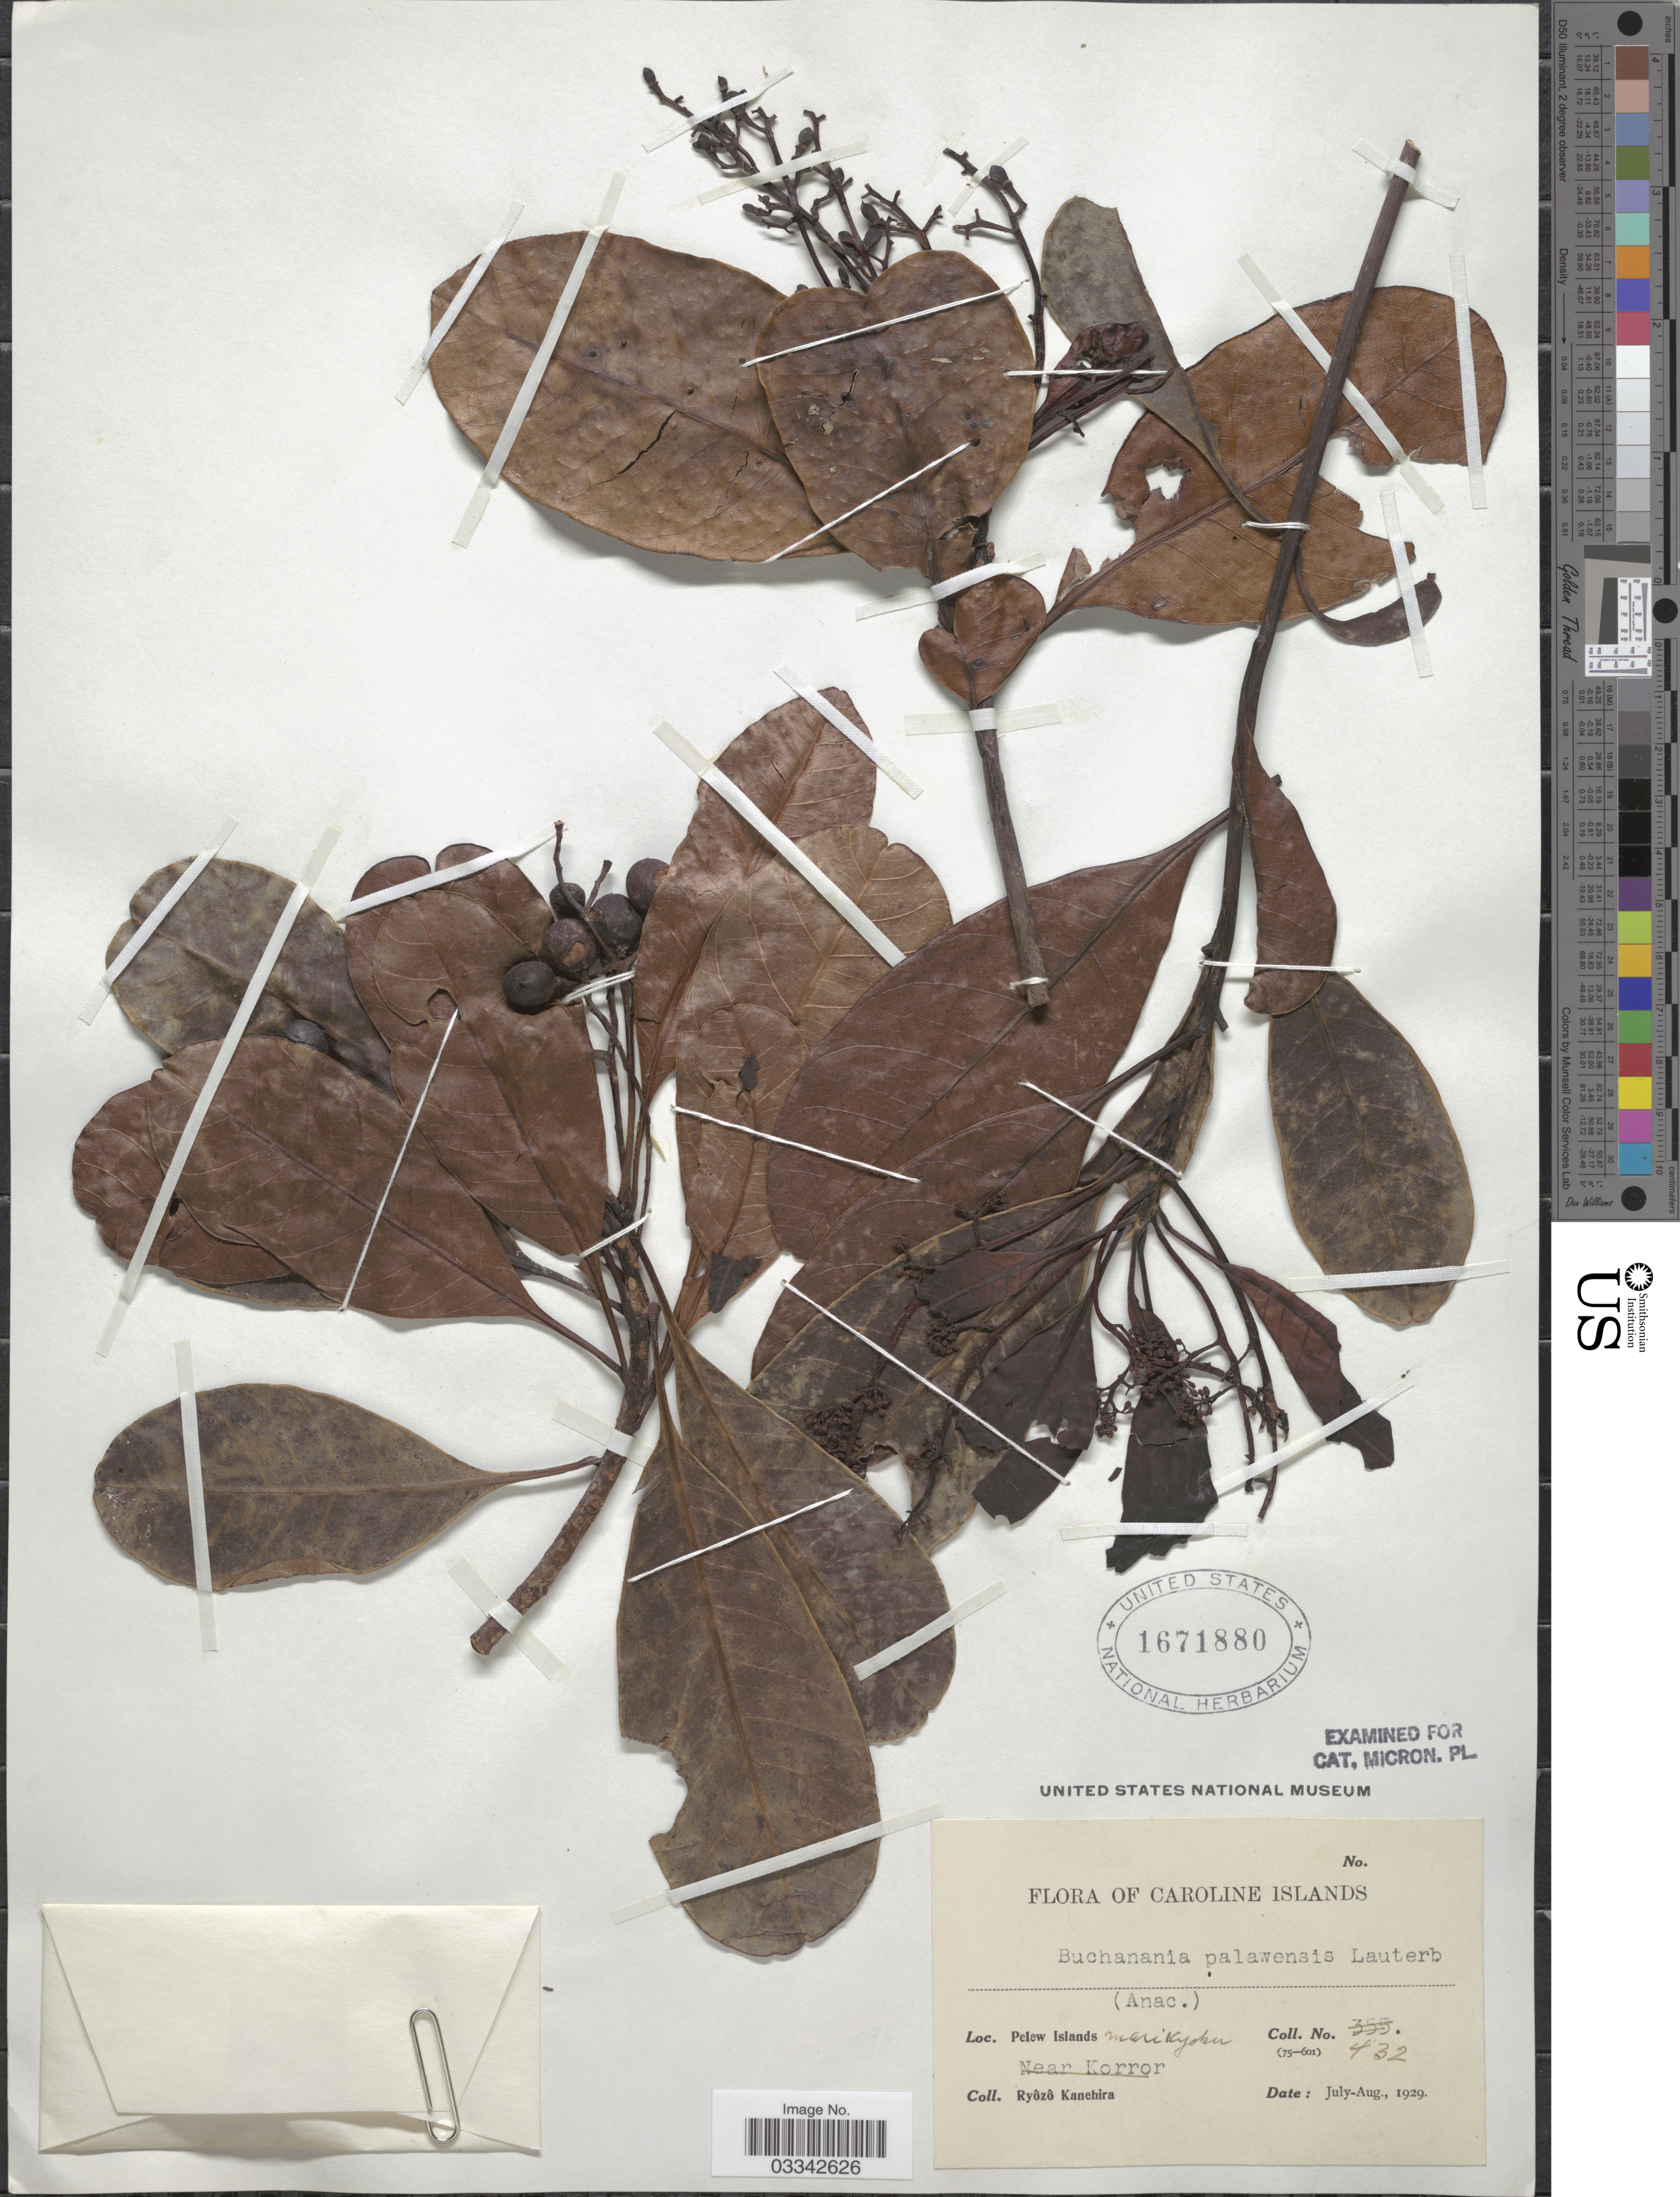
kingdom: Plantae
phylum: Tracheophyta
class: Magnoliopsida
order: Sapindales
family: Anacardiaceae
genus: Buchanania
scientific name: Buchanania palawensis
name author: Lauterb.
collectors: R. Kanehira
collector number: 432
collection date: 1929-07/1929-08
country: Palau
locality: Caroline Islands. Pelew Islands Marikyoku.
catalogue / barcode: US 1671880